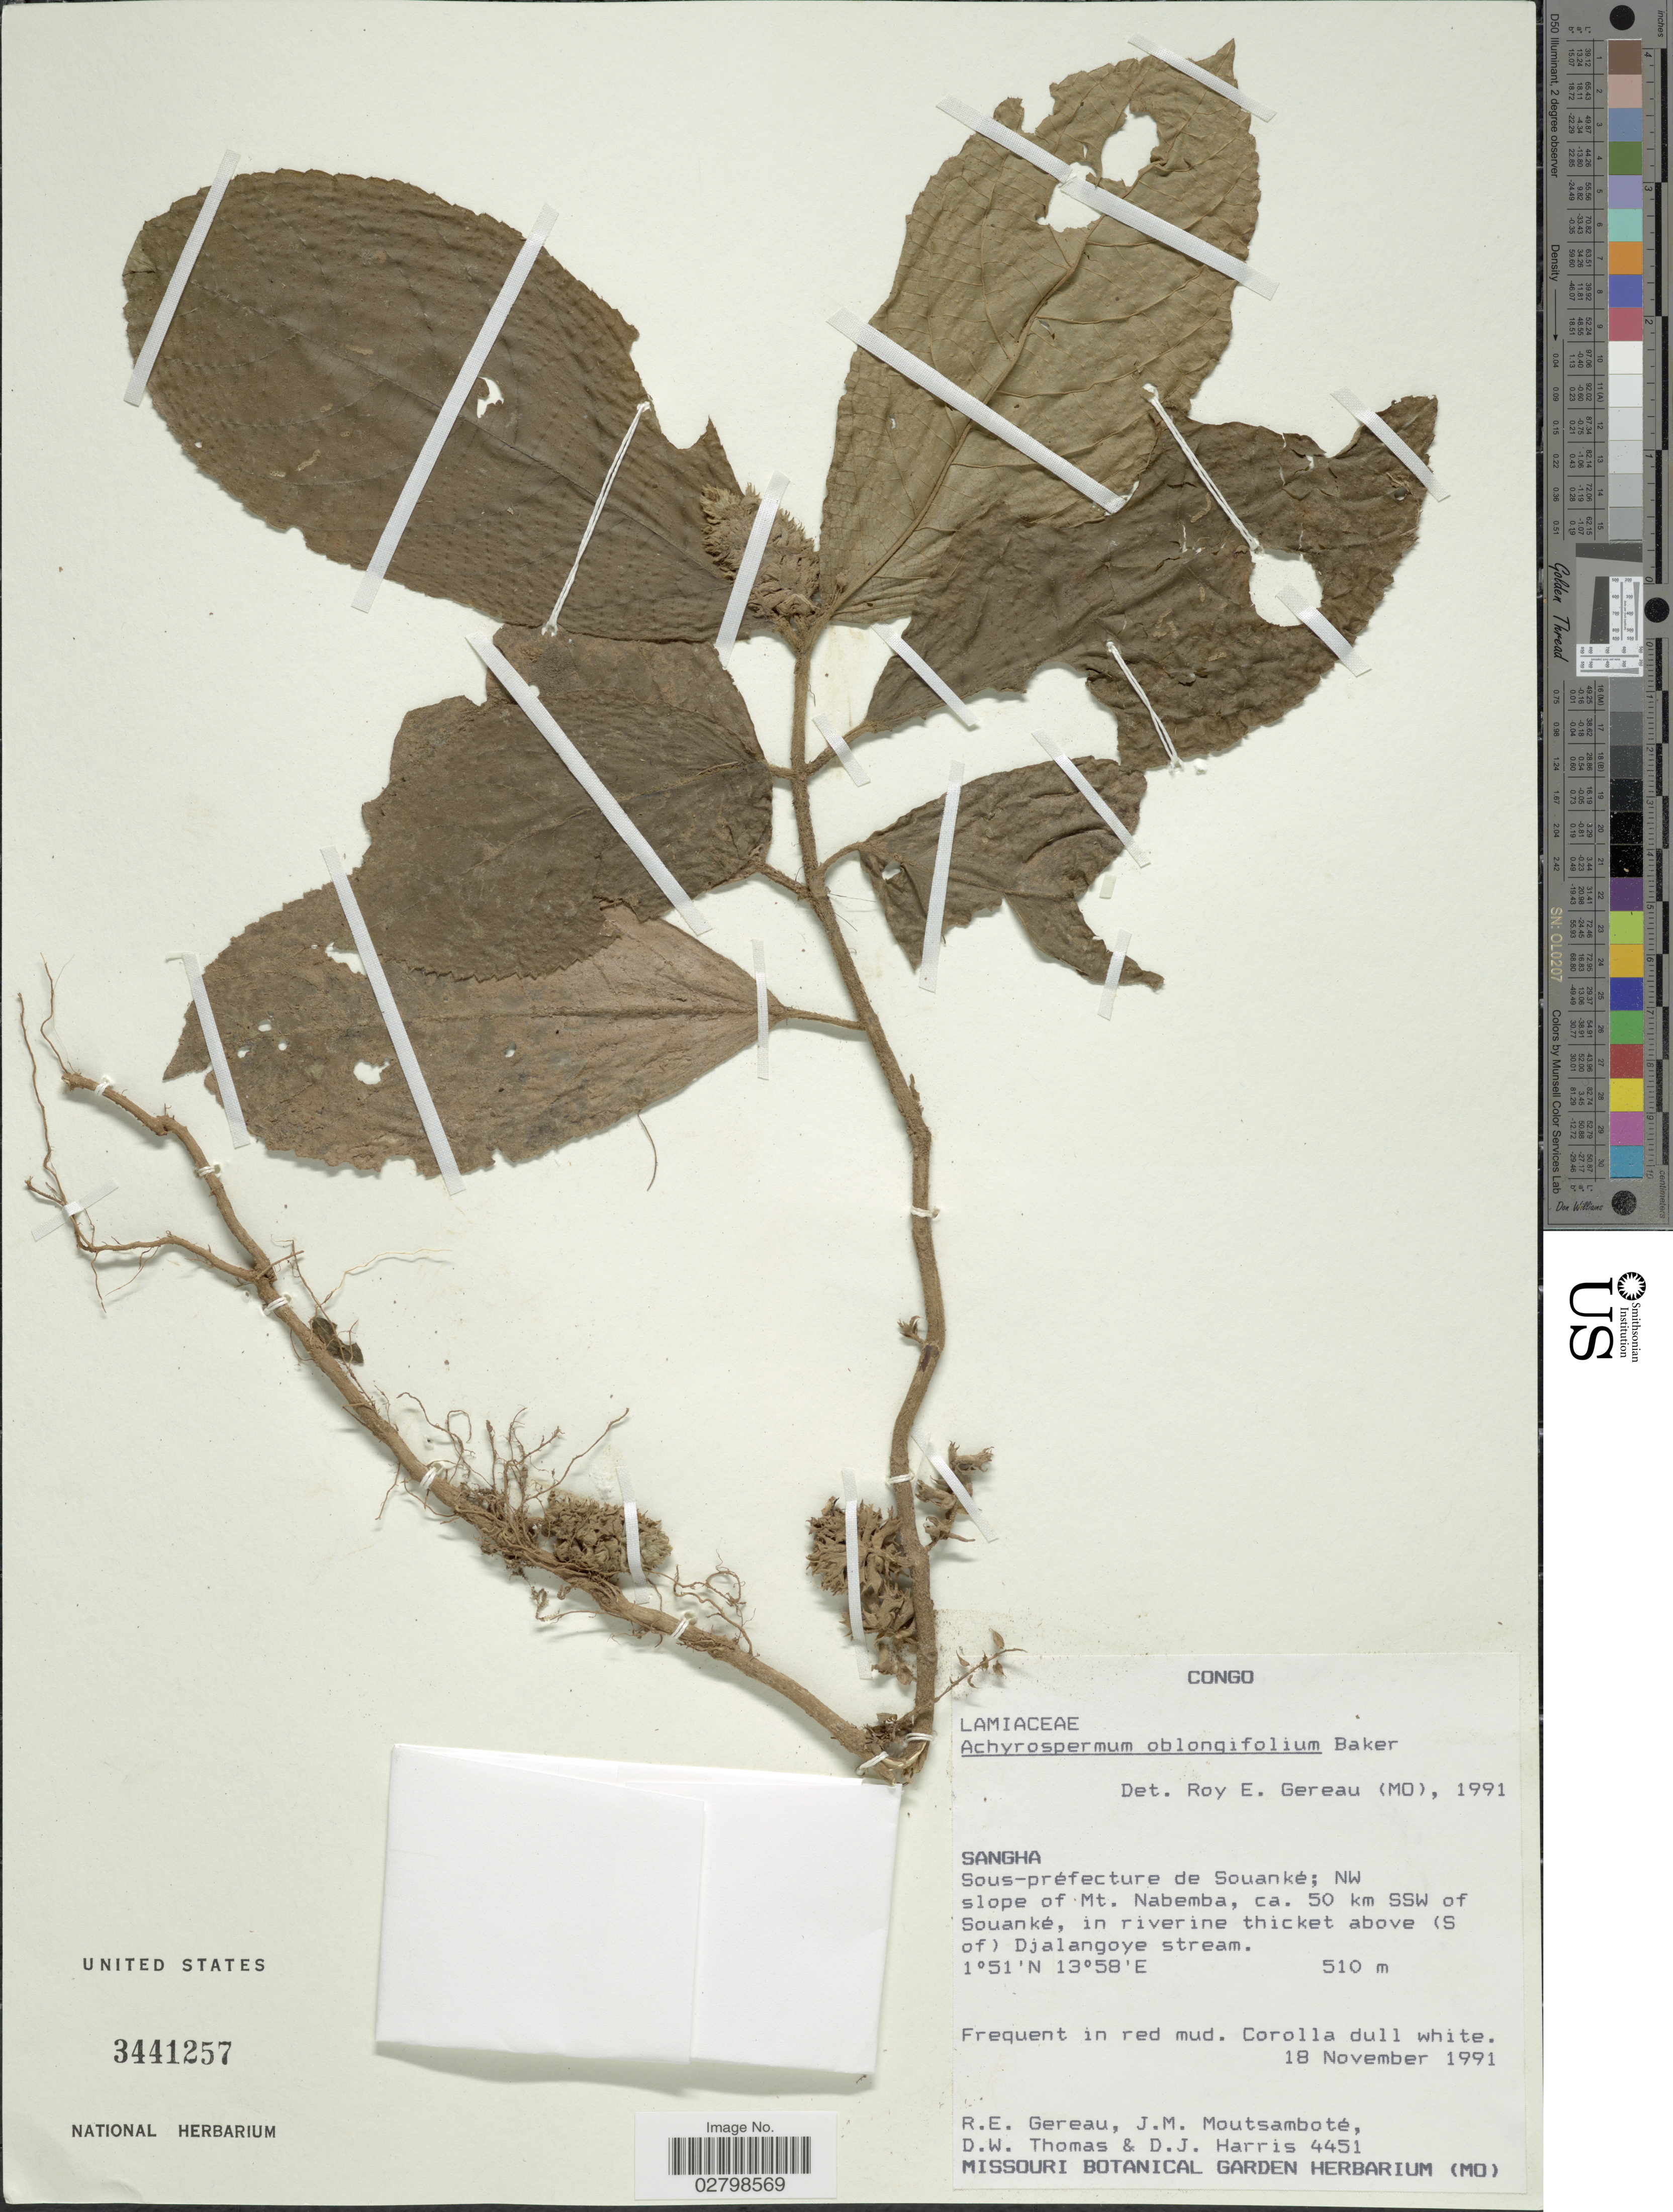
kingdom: Plantae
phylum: Tracheophyta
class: Magnoliopsida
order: Lamiales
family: Lamiaceae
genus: Achyrospermum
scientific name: Achyrospermum oblongifolium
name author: Baker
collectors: R. Gereau, J. Moutsambote & D. W. Thomas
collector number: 4451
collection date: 1991-11-18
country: Congo, Republic of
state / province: Sangha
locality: Sous-préfecture de Souanké; NW slope of Mt. Nabemba, ca. 50 km SSW of Souanké, in riverine thicket above (S of) Djalangoye stream.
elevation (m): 510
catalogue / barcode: US 3441257